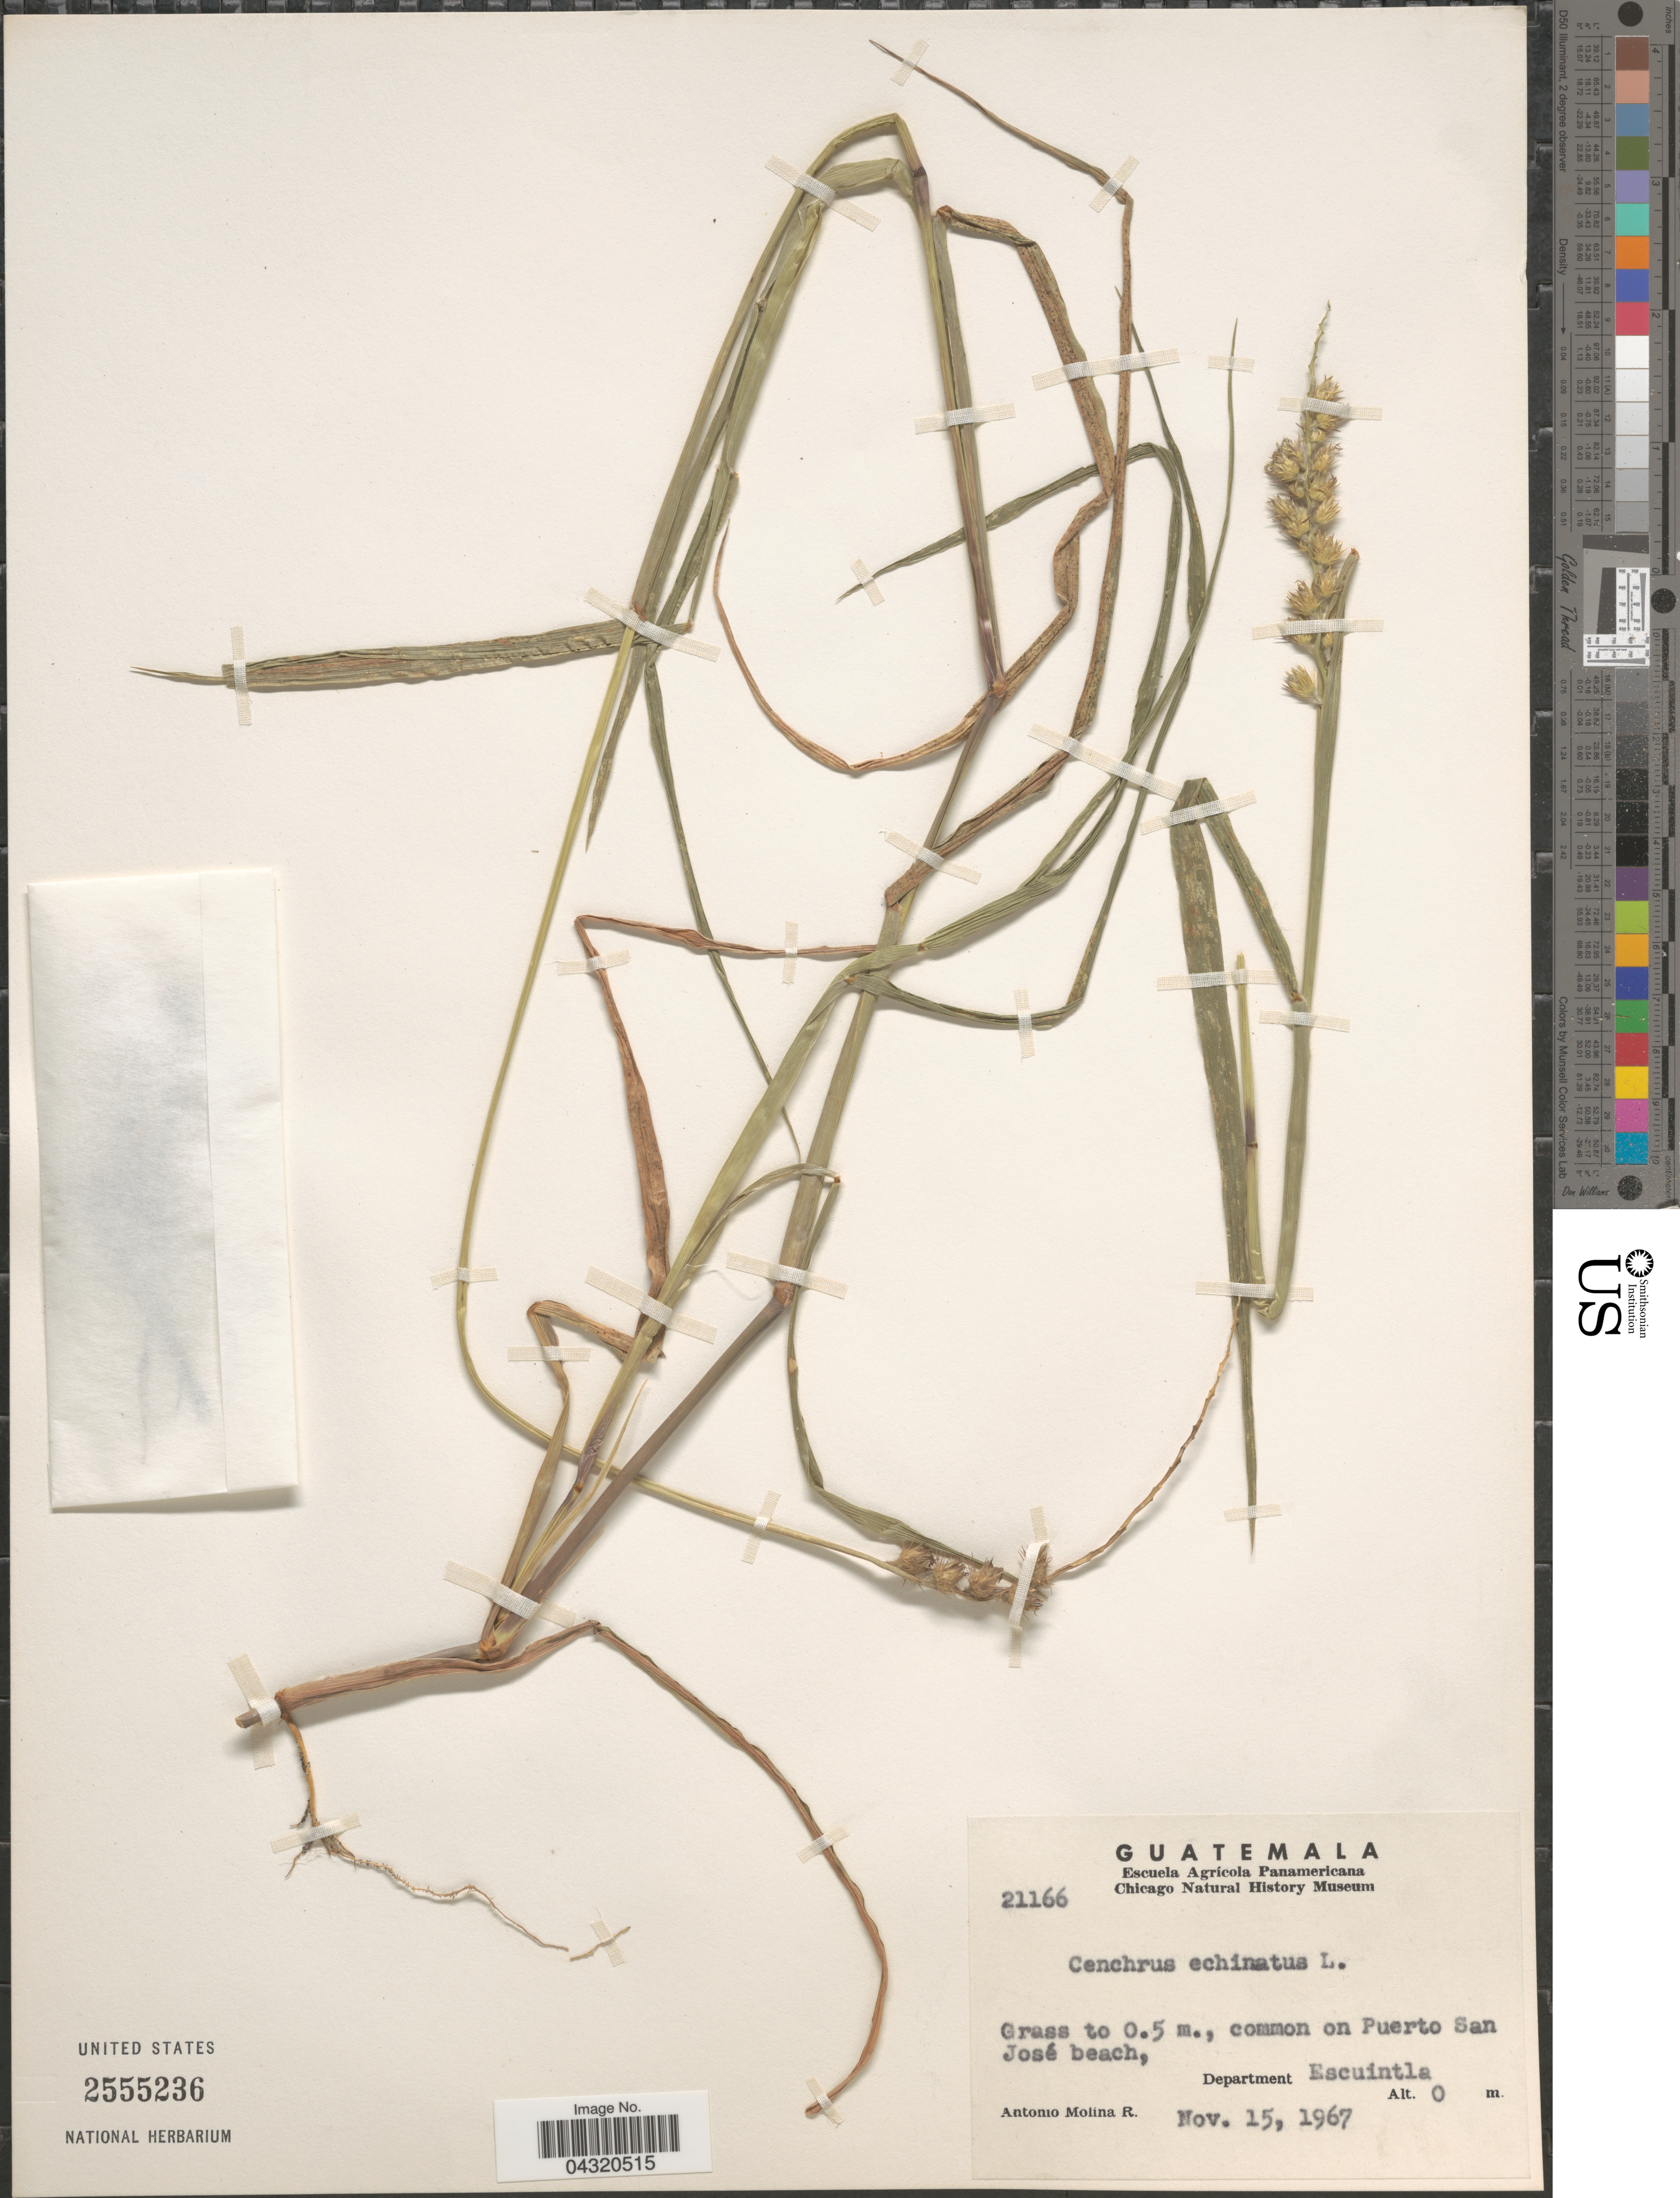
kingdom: Plantae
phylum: Tracheophyta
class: Liliopsida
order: Poales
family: Poaceae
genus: Cenchrus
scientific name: Cenchrus echinatus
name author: L.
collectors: A. Molina R.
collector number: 21166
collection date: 1967-11-15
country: Guatemala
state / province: Escuintla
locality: Common on Puerto San José beach, Department Escuintla.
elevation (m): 0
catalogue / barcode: US 2555236